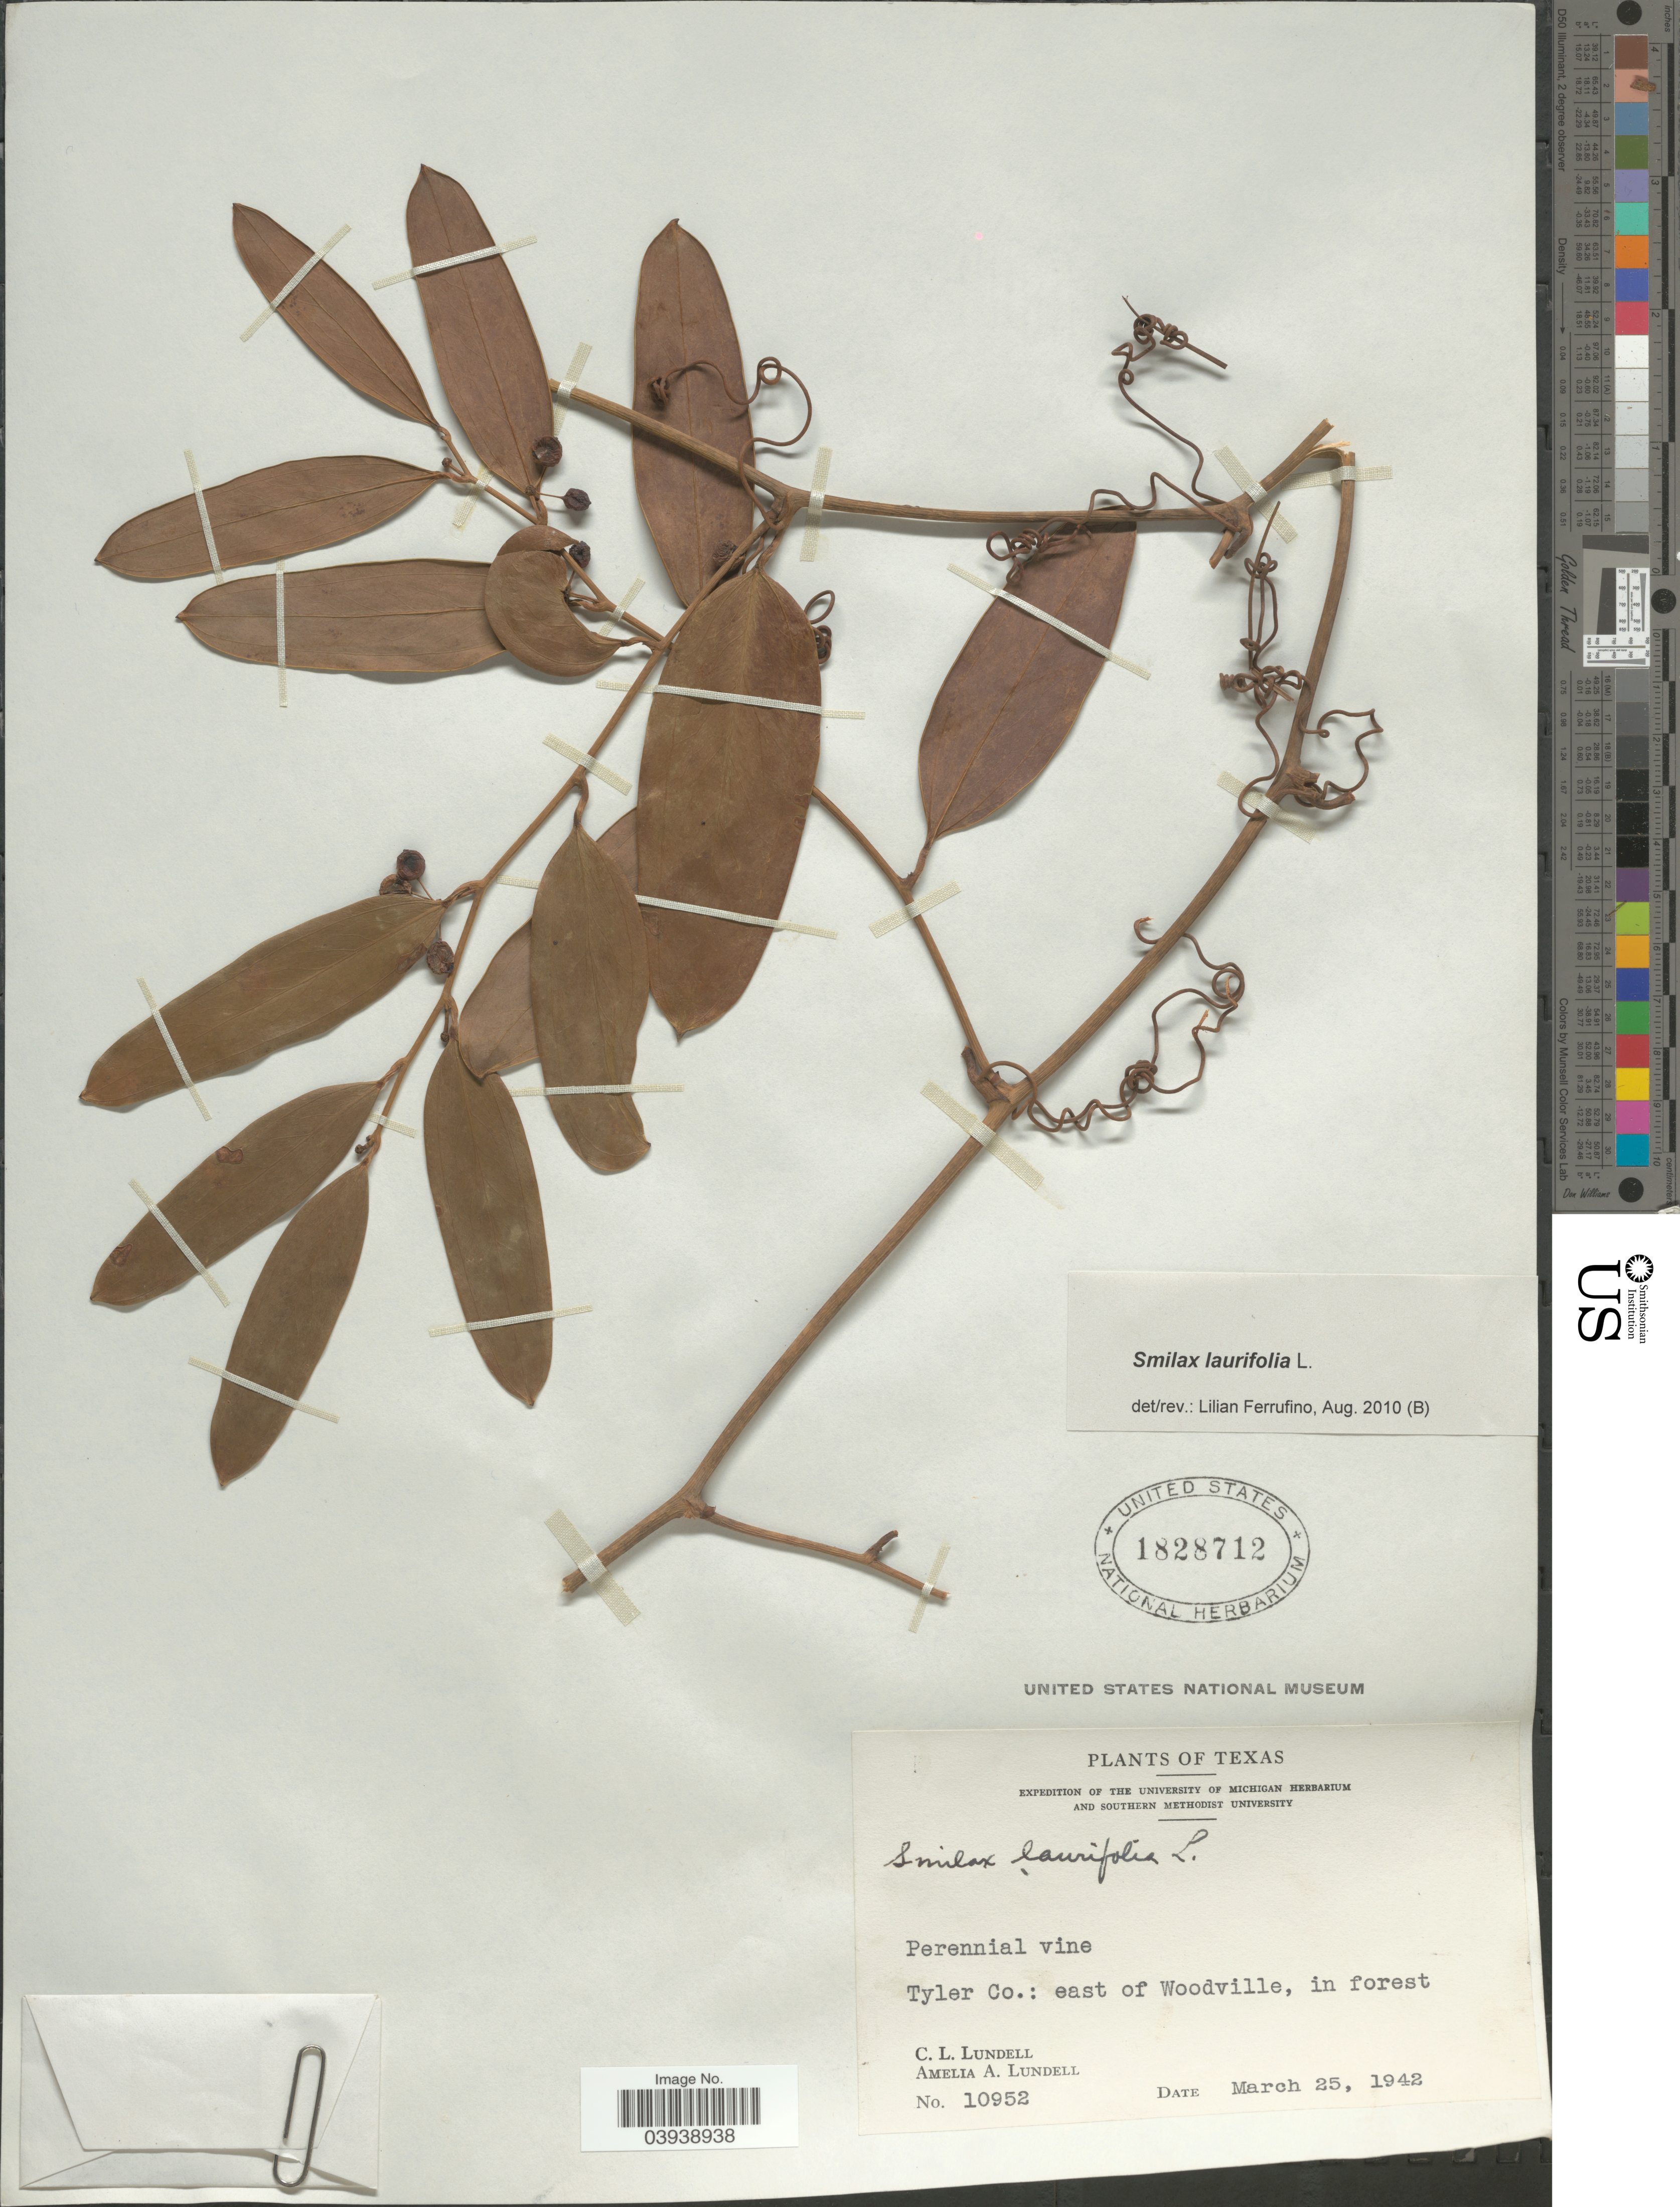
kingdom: Plantae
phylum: Tracheophyta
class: Liliopsida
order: Liliales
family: Smilacaceae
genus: Smilax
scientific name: Smilax laurifolia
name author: L.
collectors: C. L. Lundell & A. A. Lundell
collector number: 10952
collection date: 1942-03-25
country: United States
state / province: Texas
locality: Tylor Co.: east of Woodville, in forest.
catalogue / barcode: US 1828712